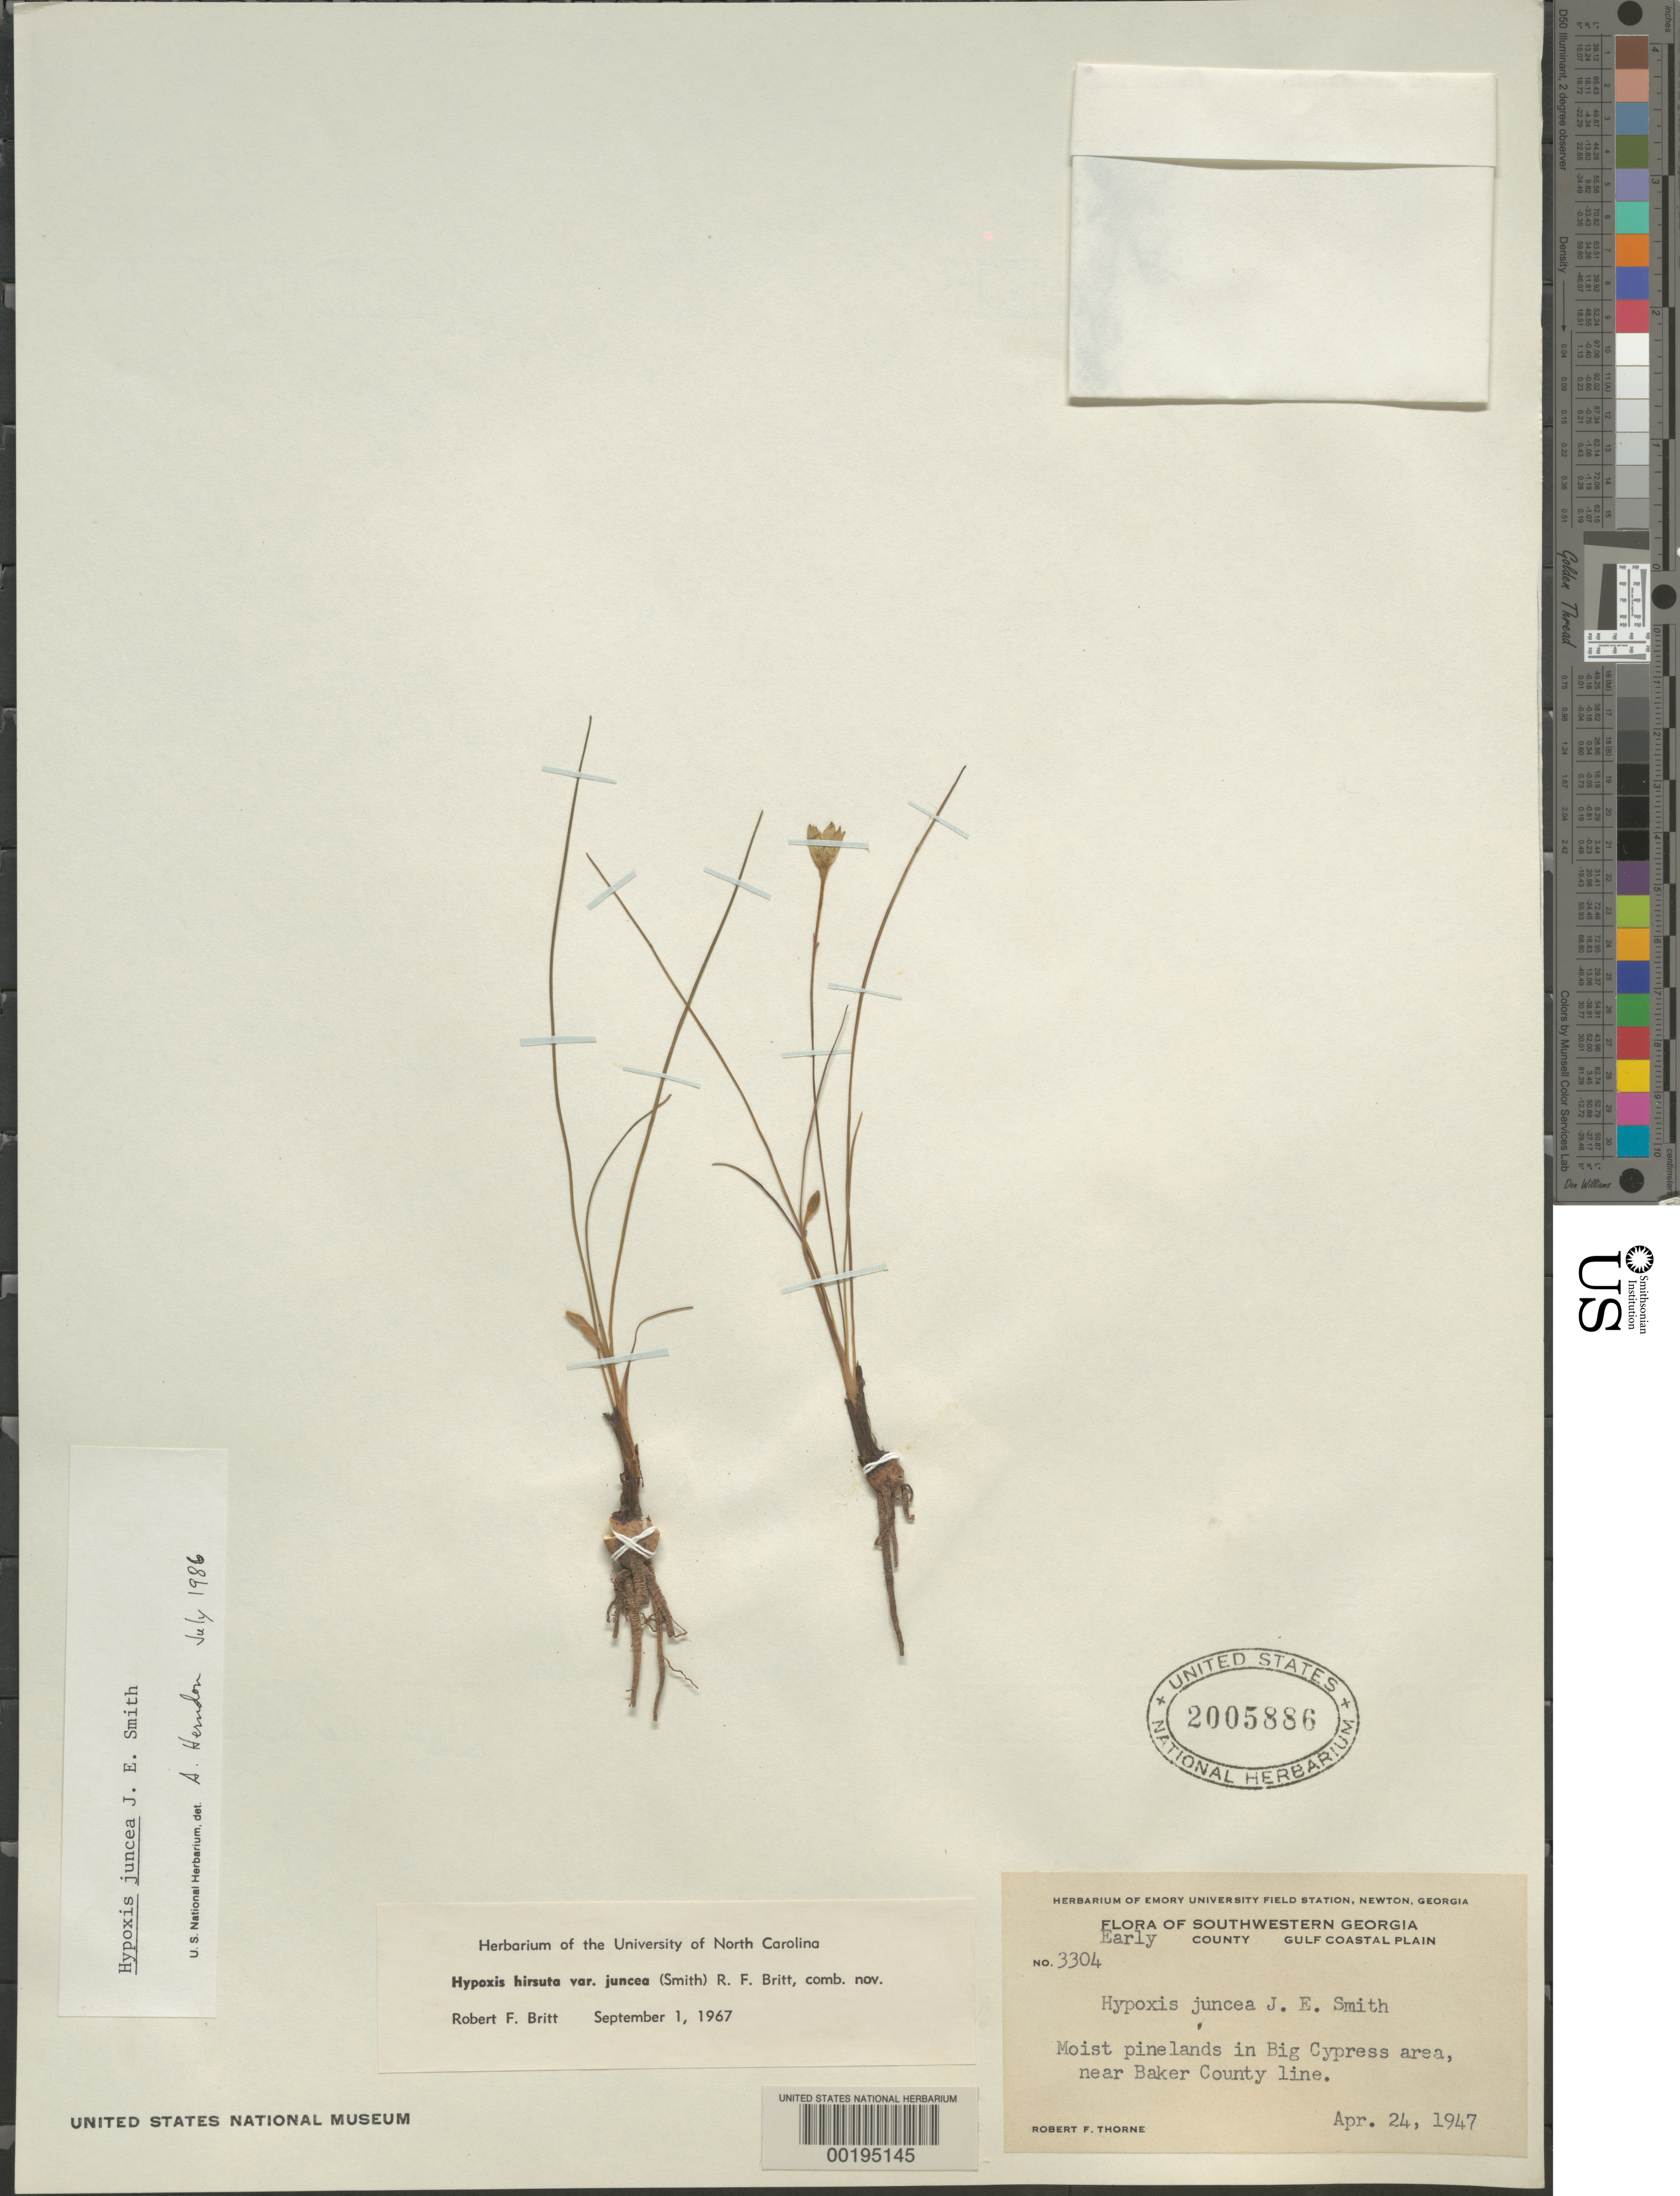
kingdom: Plantae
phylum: Tracheophyta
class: Liliopsida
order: Asparagales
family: Hypoxidaceae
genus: Hypoxis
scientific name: Hypoxis juncea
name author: Small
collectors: R. F. Thorne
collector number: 3304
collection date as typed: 24 Apr 1947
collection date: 1947-04-24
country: United States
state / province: Georgia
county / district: Early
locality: In big cypress area, near baker co. line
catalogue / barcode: US 2205886